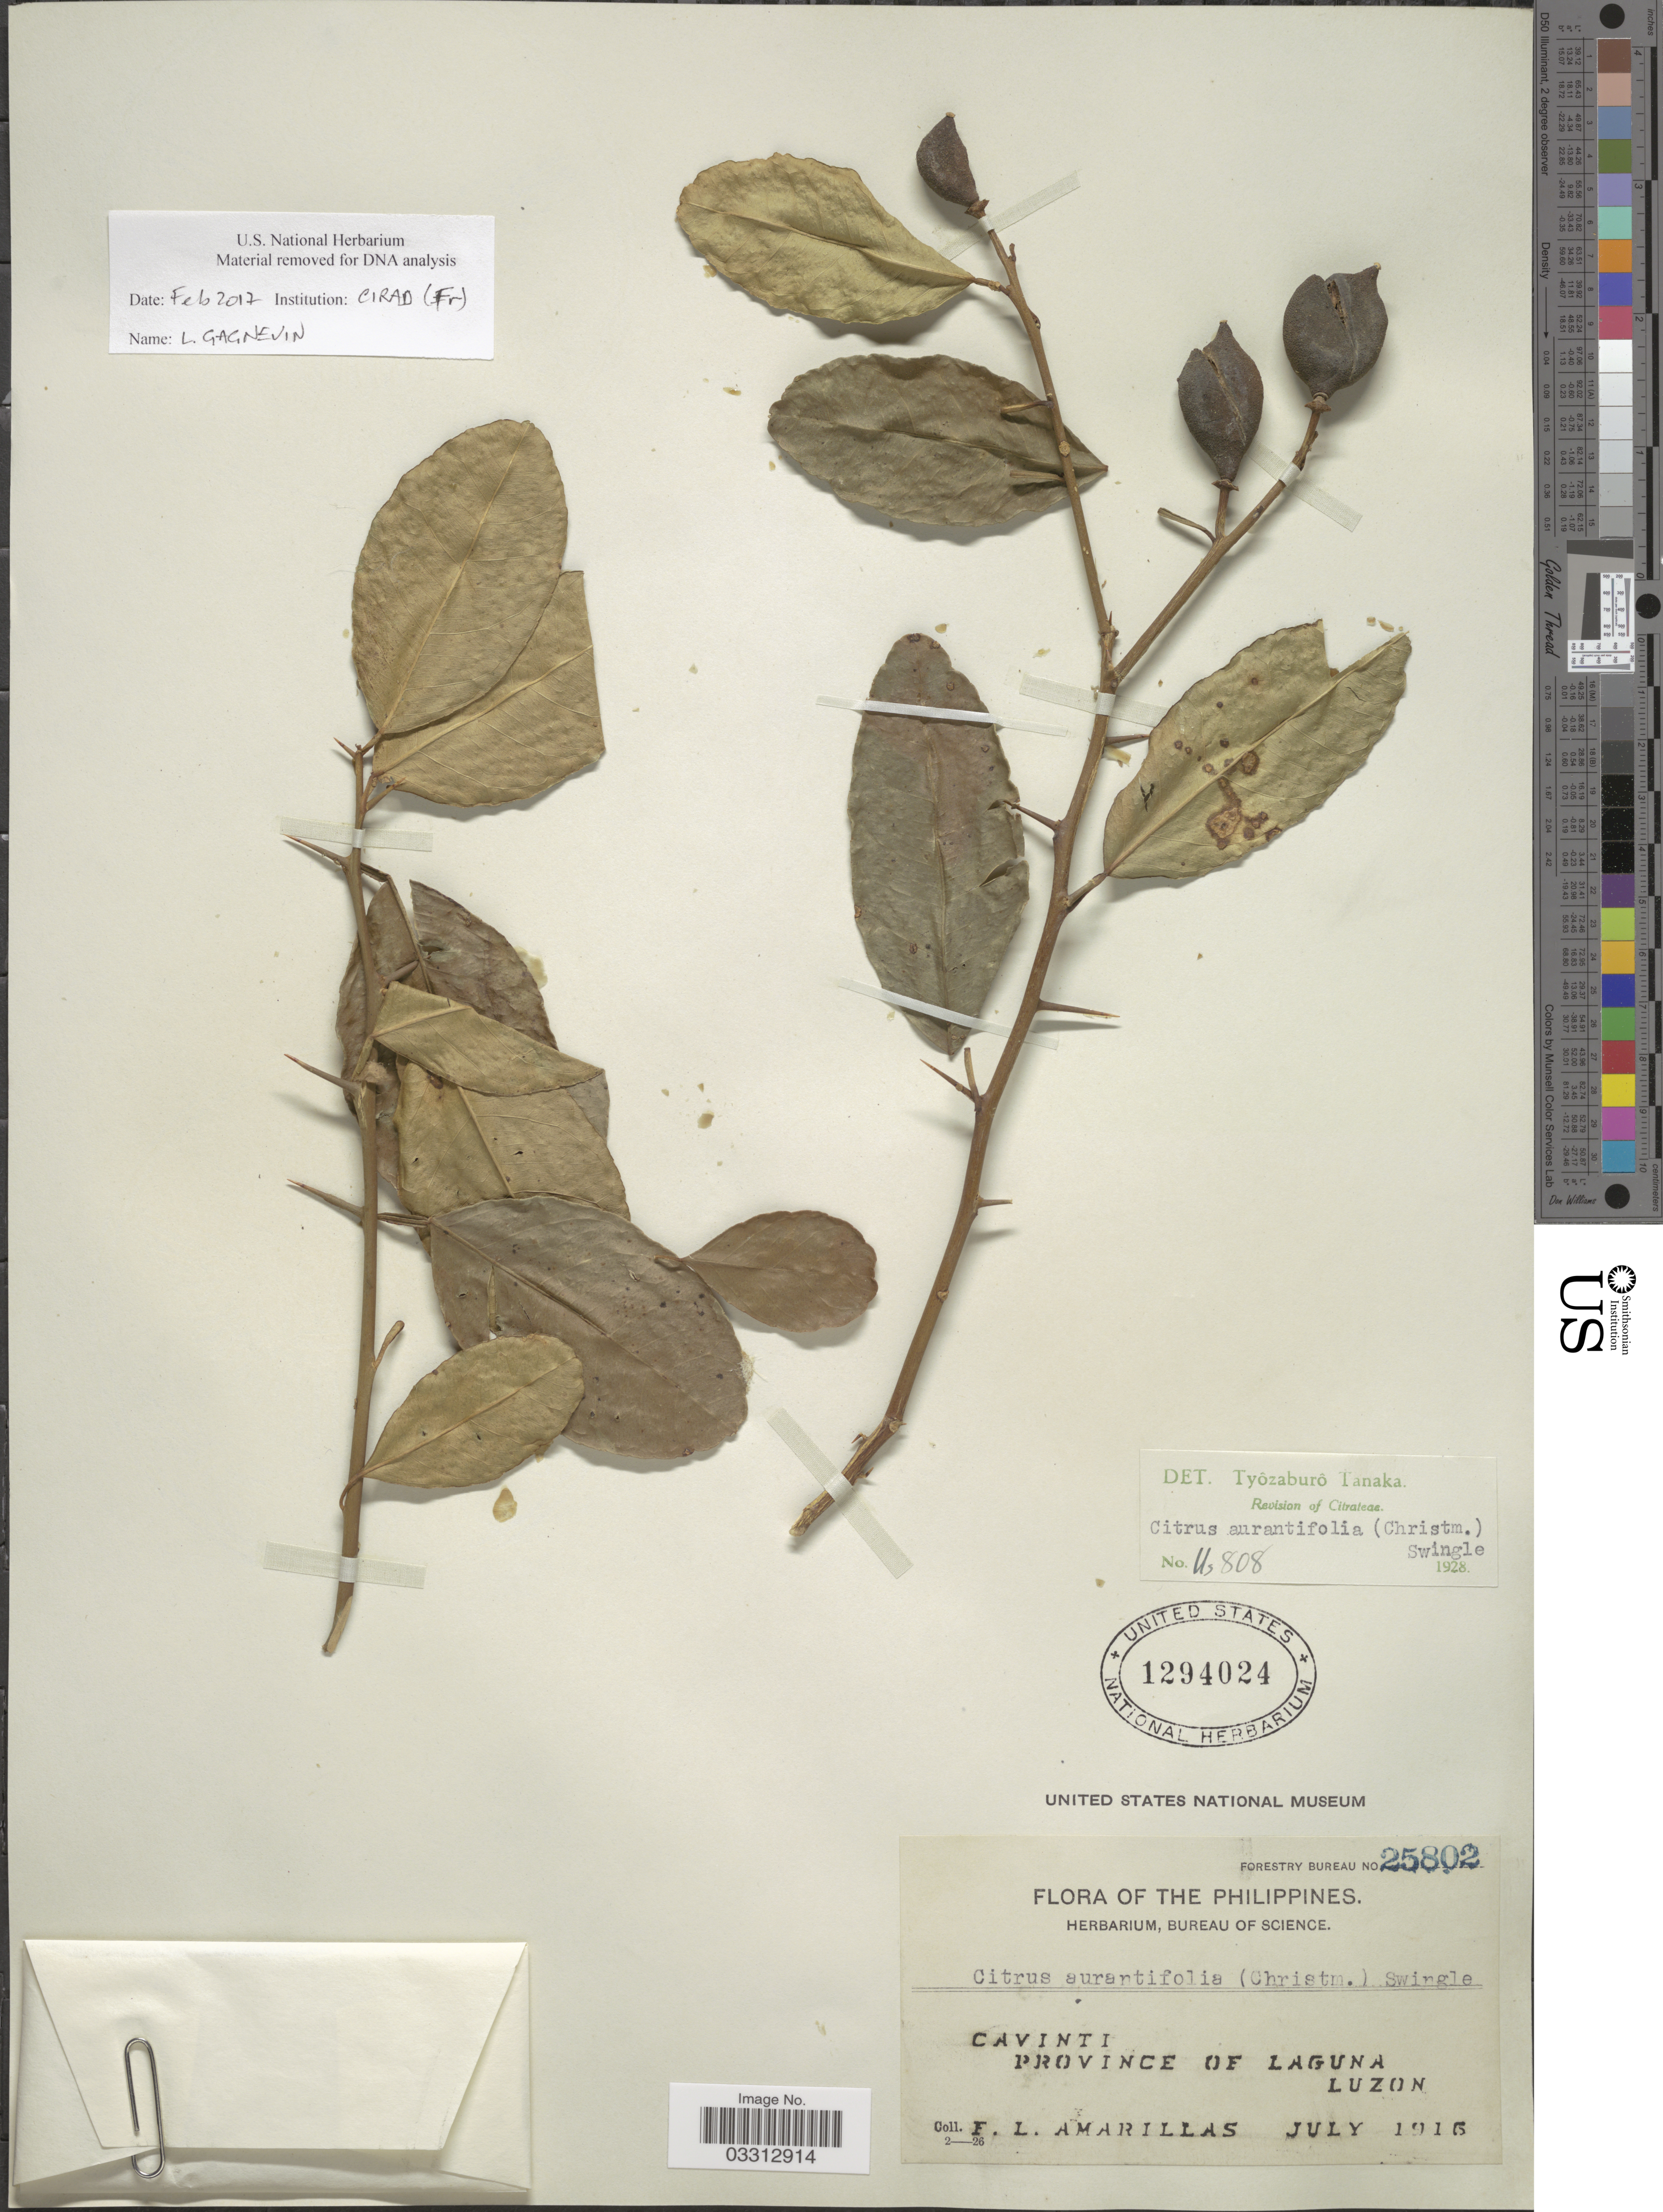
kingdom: Plantae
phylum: Tracheophyta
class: Magnoliopsida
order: Sapindales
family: Rutaceae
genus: Citrus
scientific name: Citrus x aurantifolia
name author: (Christm.) Swingle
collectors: F. Amarillas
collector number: Forestry Bureau 25802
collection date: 1916-07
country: Philippines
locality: Cavinti. Province of Laguna. Luzon.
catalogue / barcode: US 1294024